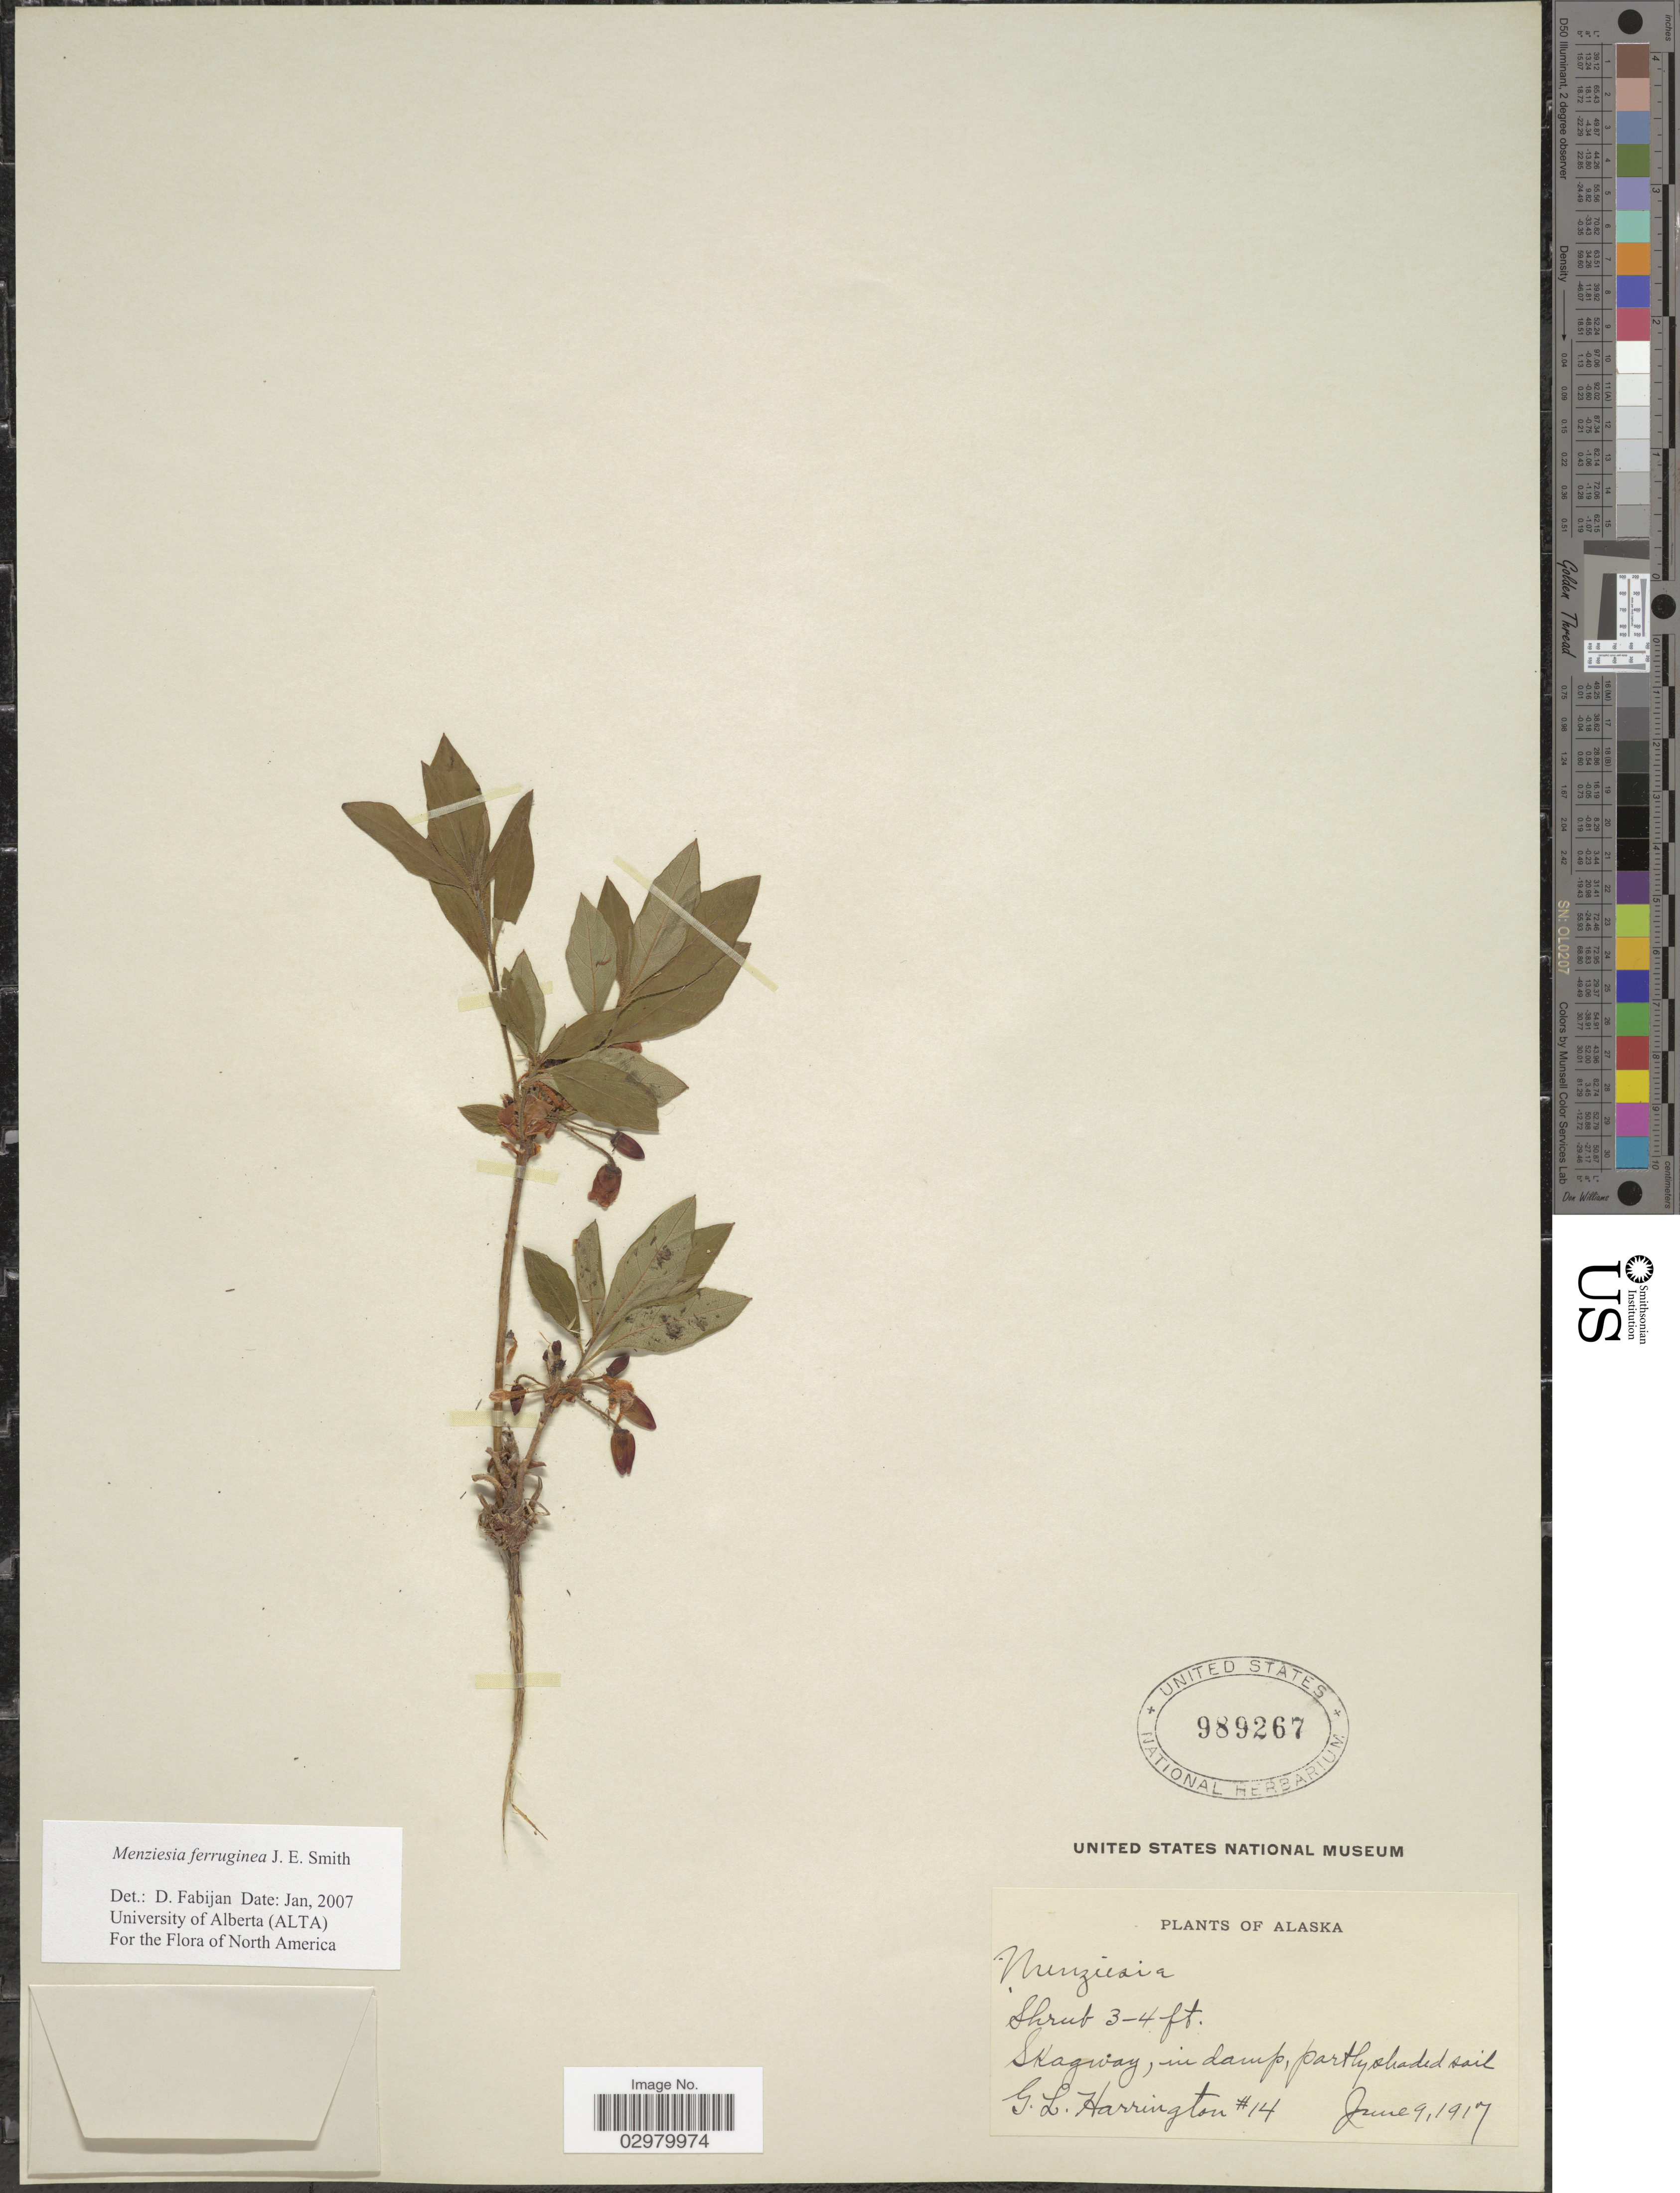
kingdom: Plantae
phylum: Tracheophyta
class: Magnoliopsida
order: Ericales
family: Ericaceae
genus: Menziesia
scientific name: Menziesia ferruginea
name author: Sm.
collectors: G. Harrington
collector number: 14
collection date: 1917-06-09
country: United States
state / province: Alaska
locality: Skagway.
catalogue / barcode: US 989267